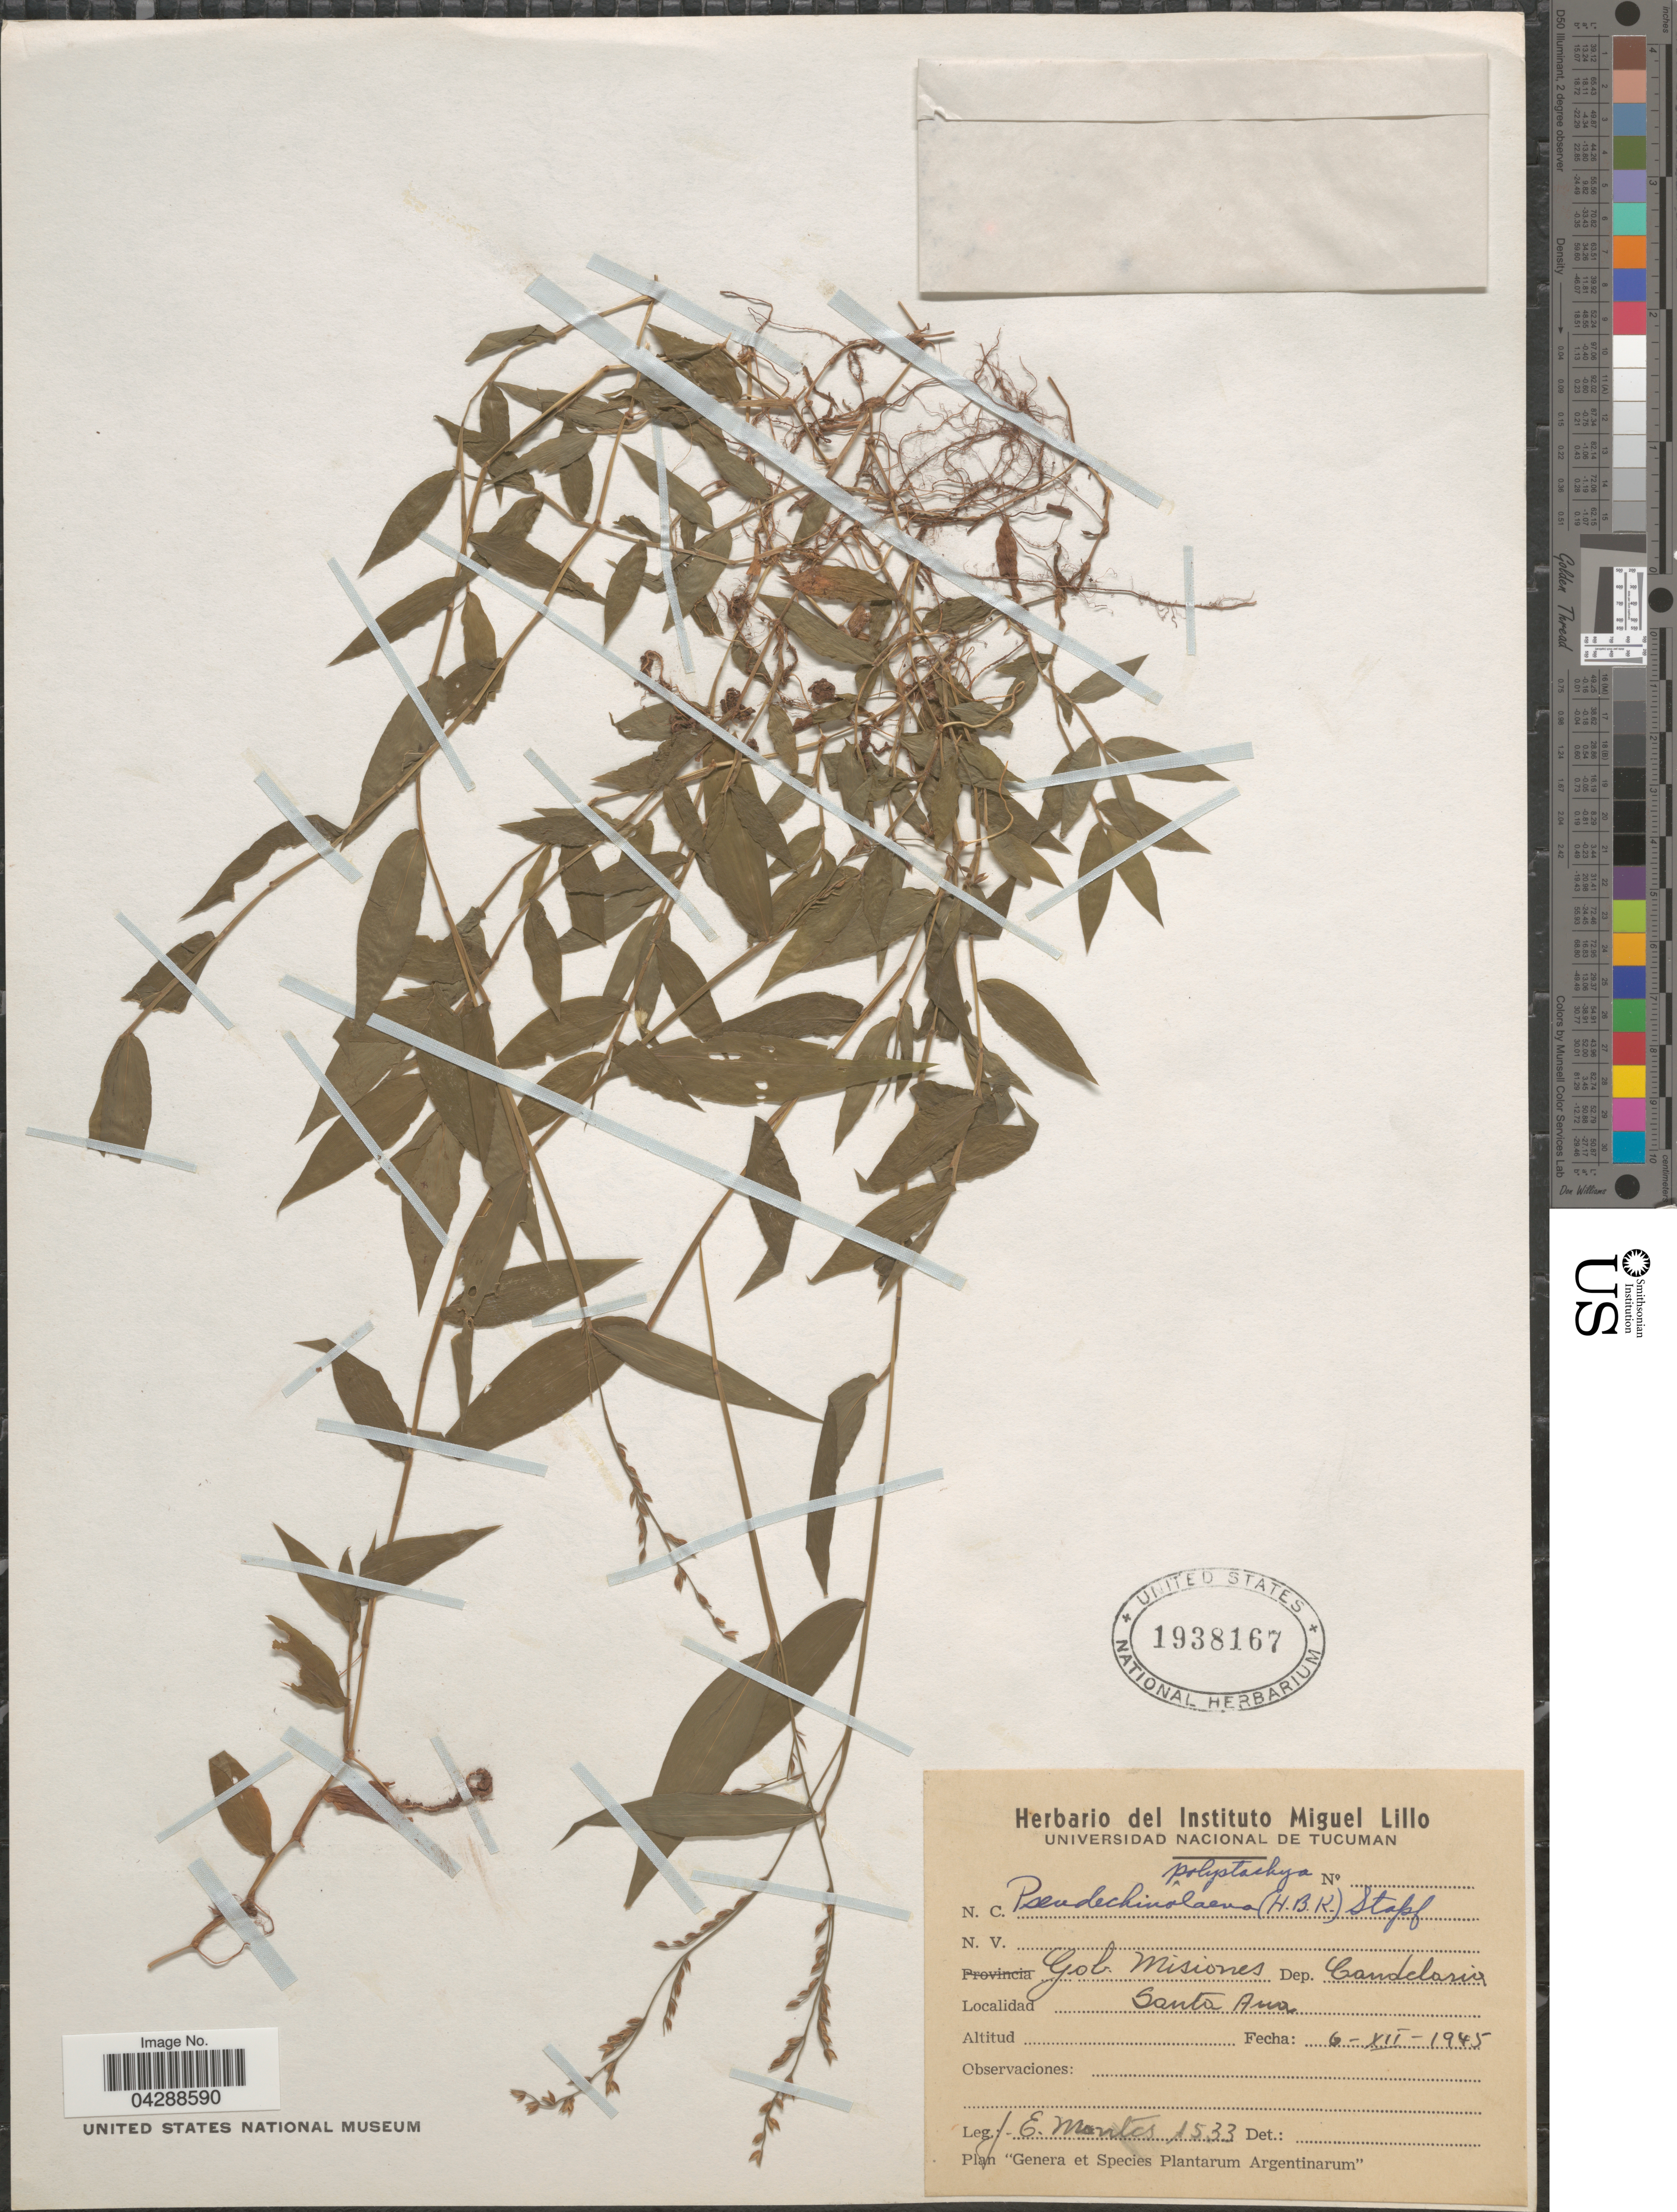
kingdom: Plantae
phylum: Tracheophyta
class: Liliopsida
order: Poales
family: Poaceae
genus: Pseudechinolaena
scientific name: Pseudechinolaena polystachya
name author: (Kunth) Stapf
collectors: J. E. Montes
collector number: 1533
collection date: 1945-12-06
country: Argentina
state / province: Misiones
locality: Gob. Misiones. Dep. Candelaria. Santa Ana.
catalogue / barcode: US 1938167